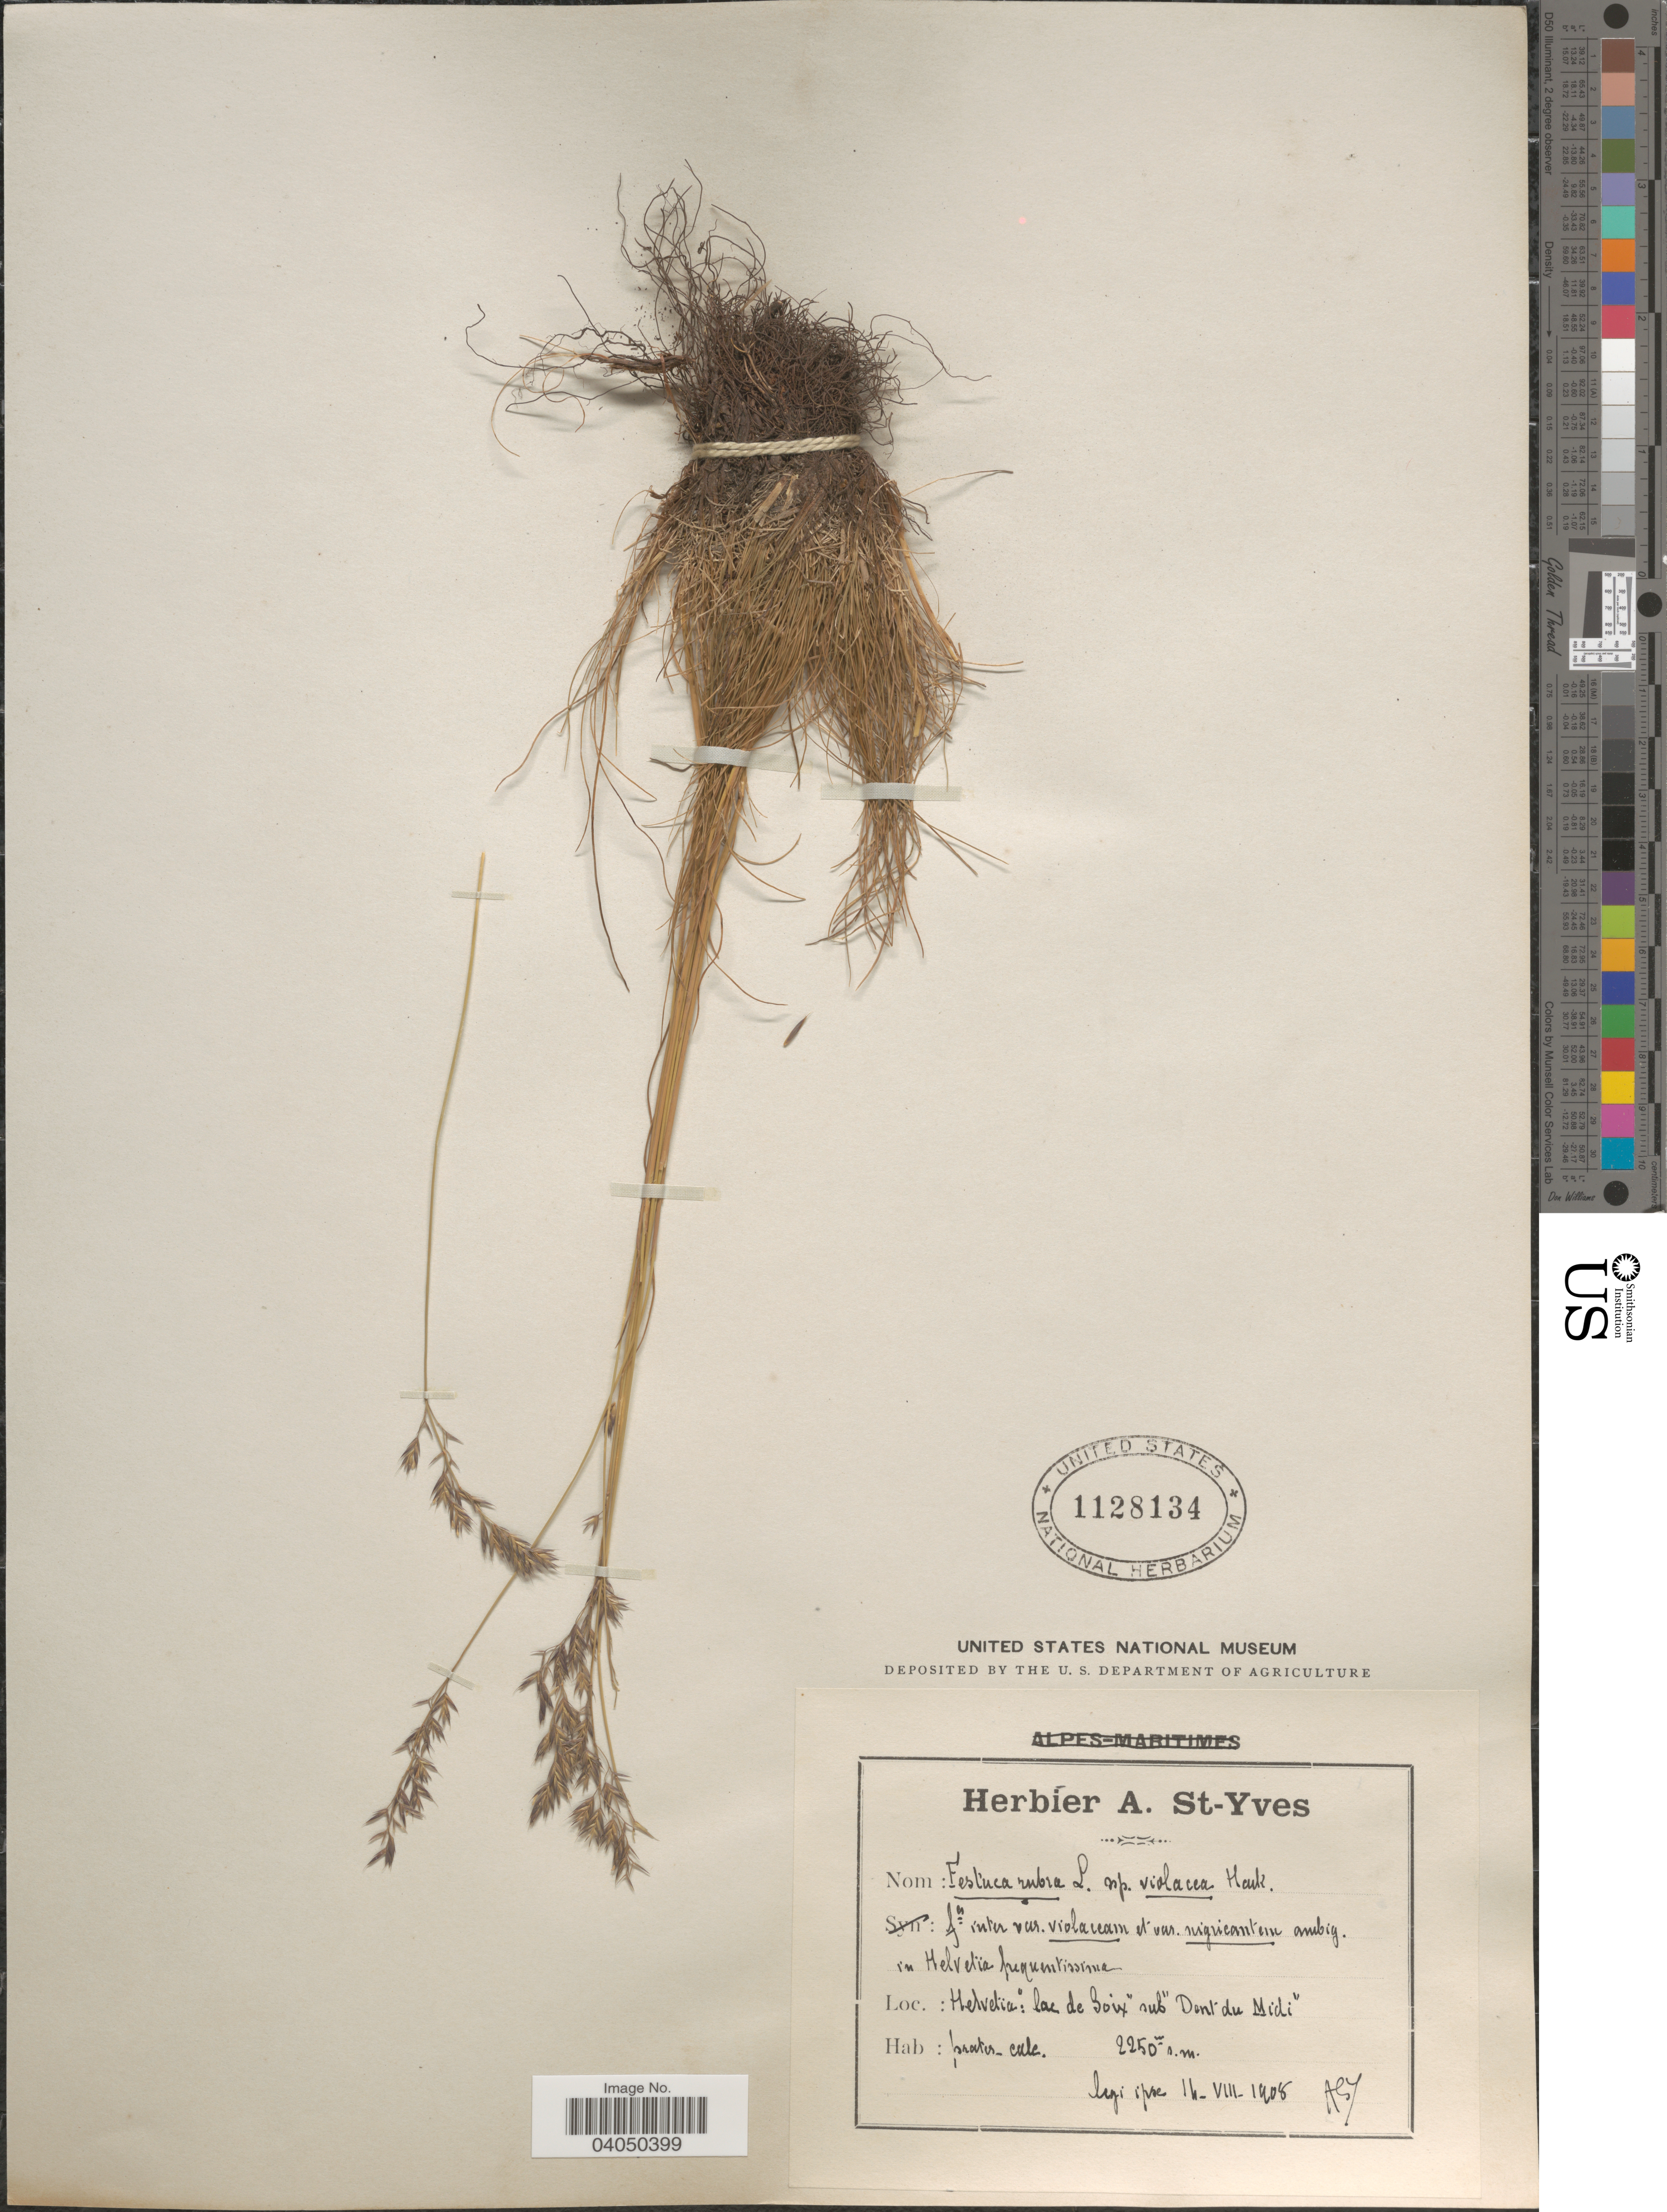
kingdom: Plantae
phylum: Tracheophyta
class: Liliopsida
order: Poales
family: Poaceae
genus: Festuca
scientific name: Festuca violacea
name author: Gaudin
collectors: A. Saint-Yves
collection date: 1908-08-14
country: Switzerland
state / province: Vaud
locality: Helvetica: lac de Joix (Joux) "sub" Dents du Midi.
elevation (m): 2250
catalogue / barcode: US 1128134